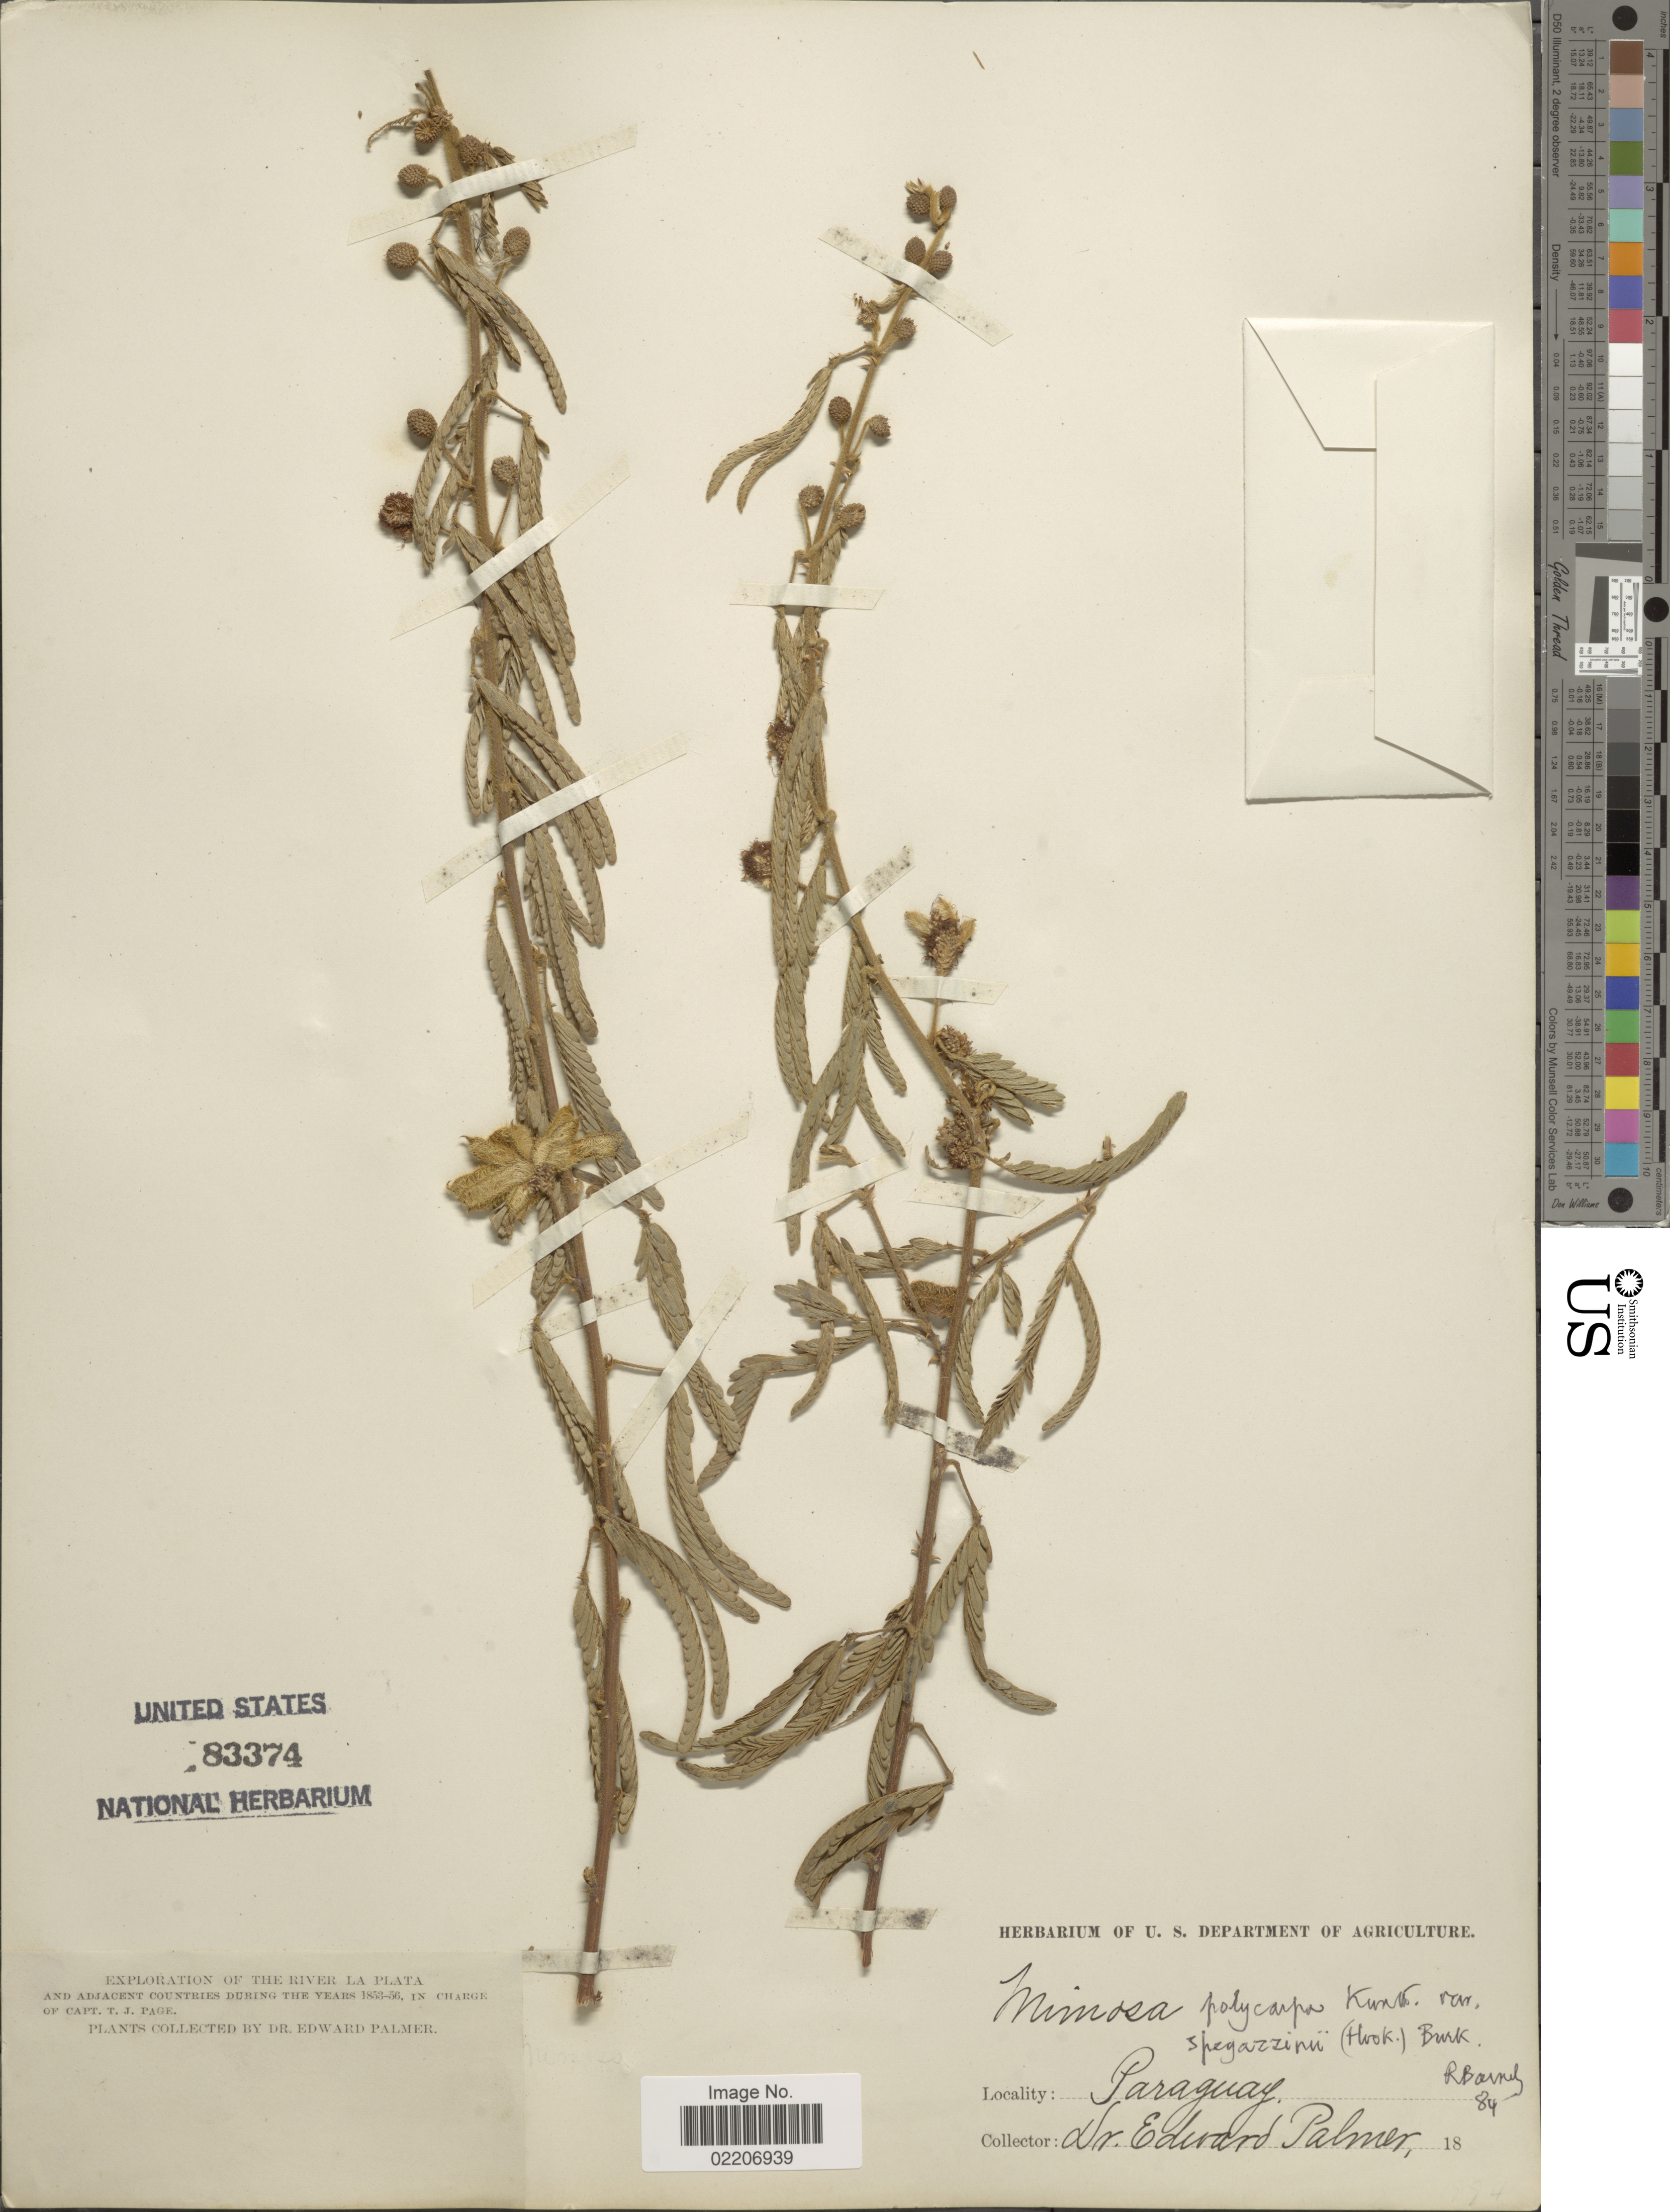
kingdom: Plantae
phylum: Tracheophyta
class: Magnoliopsida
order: Fabales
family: Fabaceae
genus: Mimosa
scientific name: Mimosa polycarpa var. spegazzinii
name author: (Pirotta) Burkart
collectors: E. Palmer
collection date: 1853/1856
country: Paraguay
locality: River La Plata and adjacent countries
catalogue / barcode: US 83374